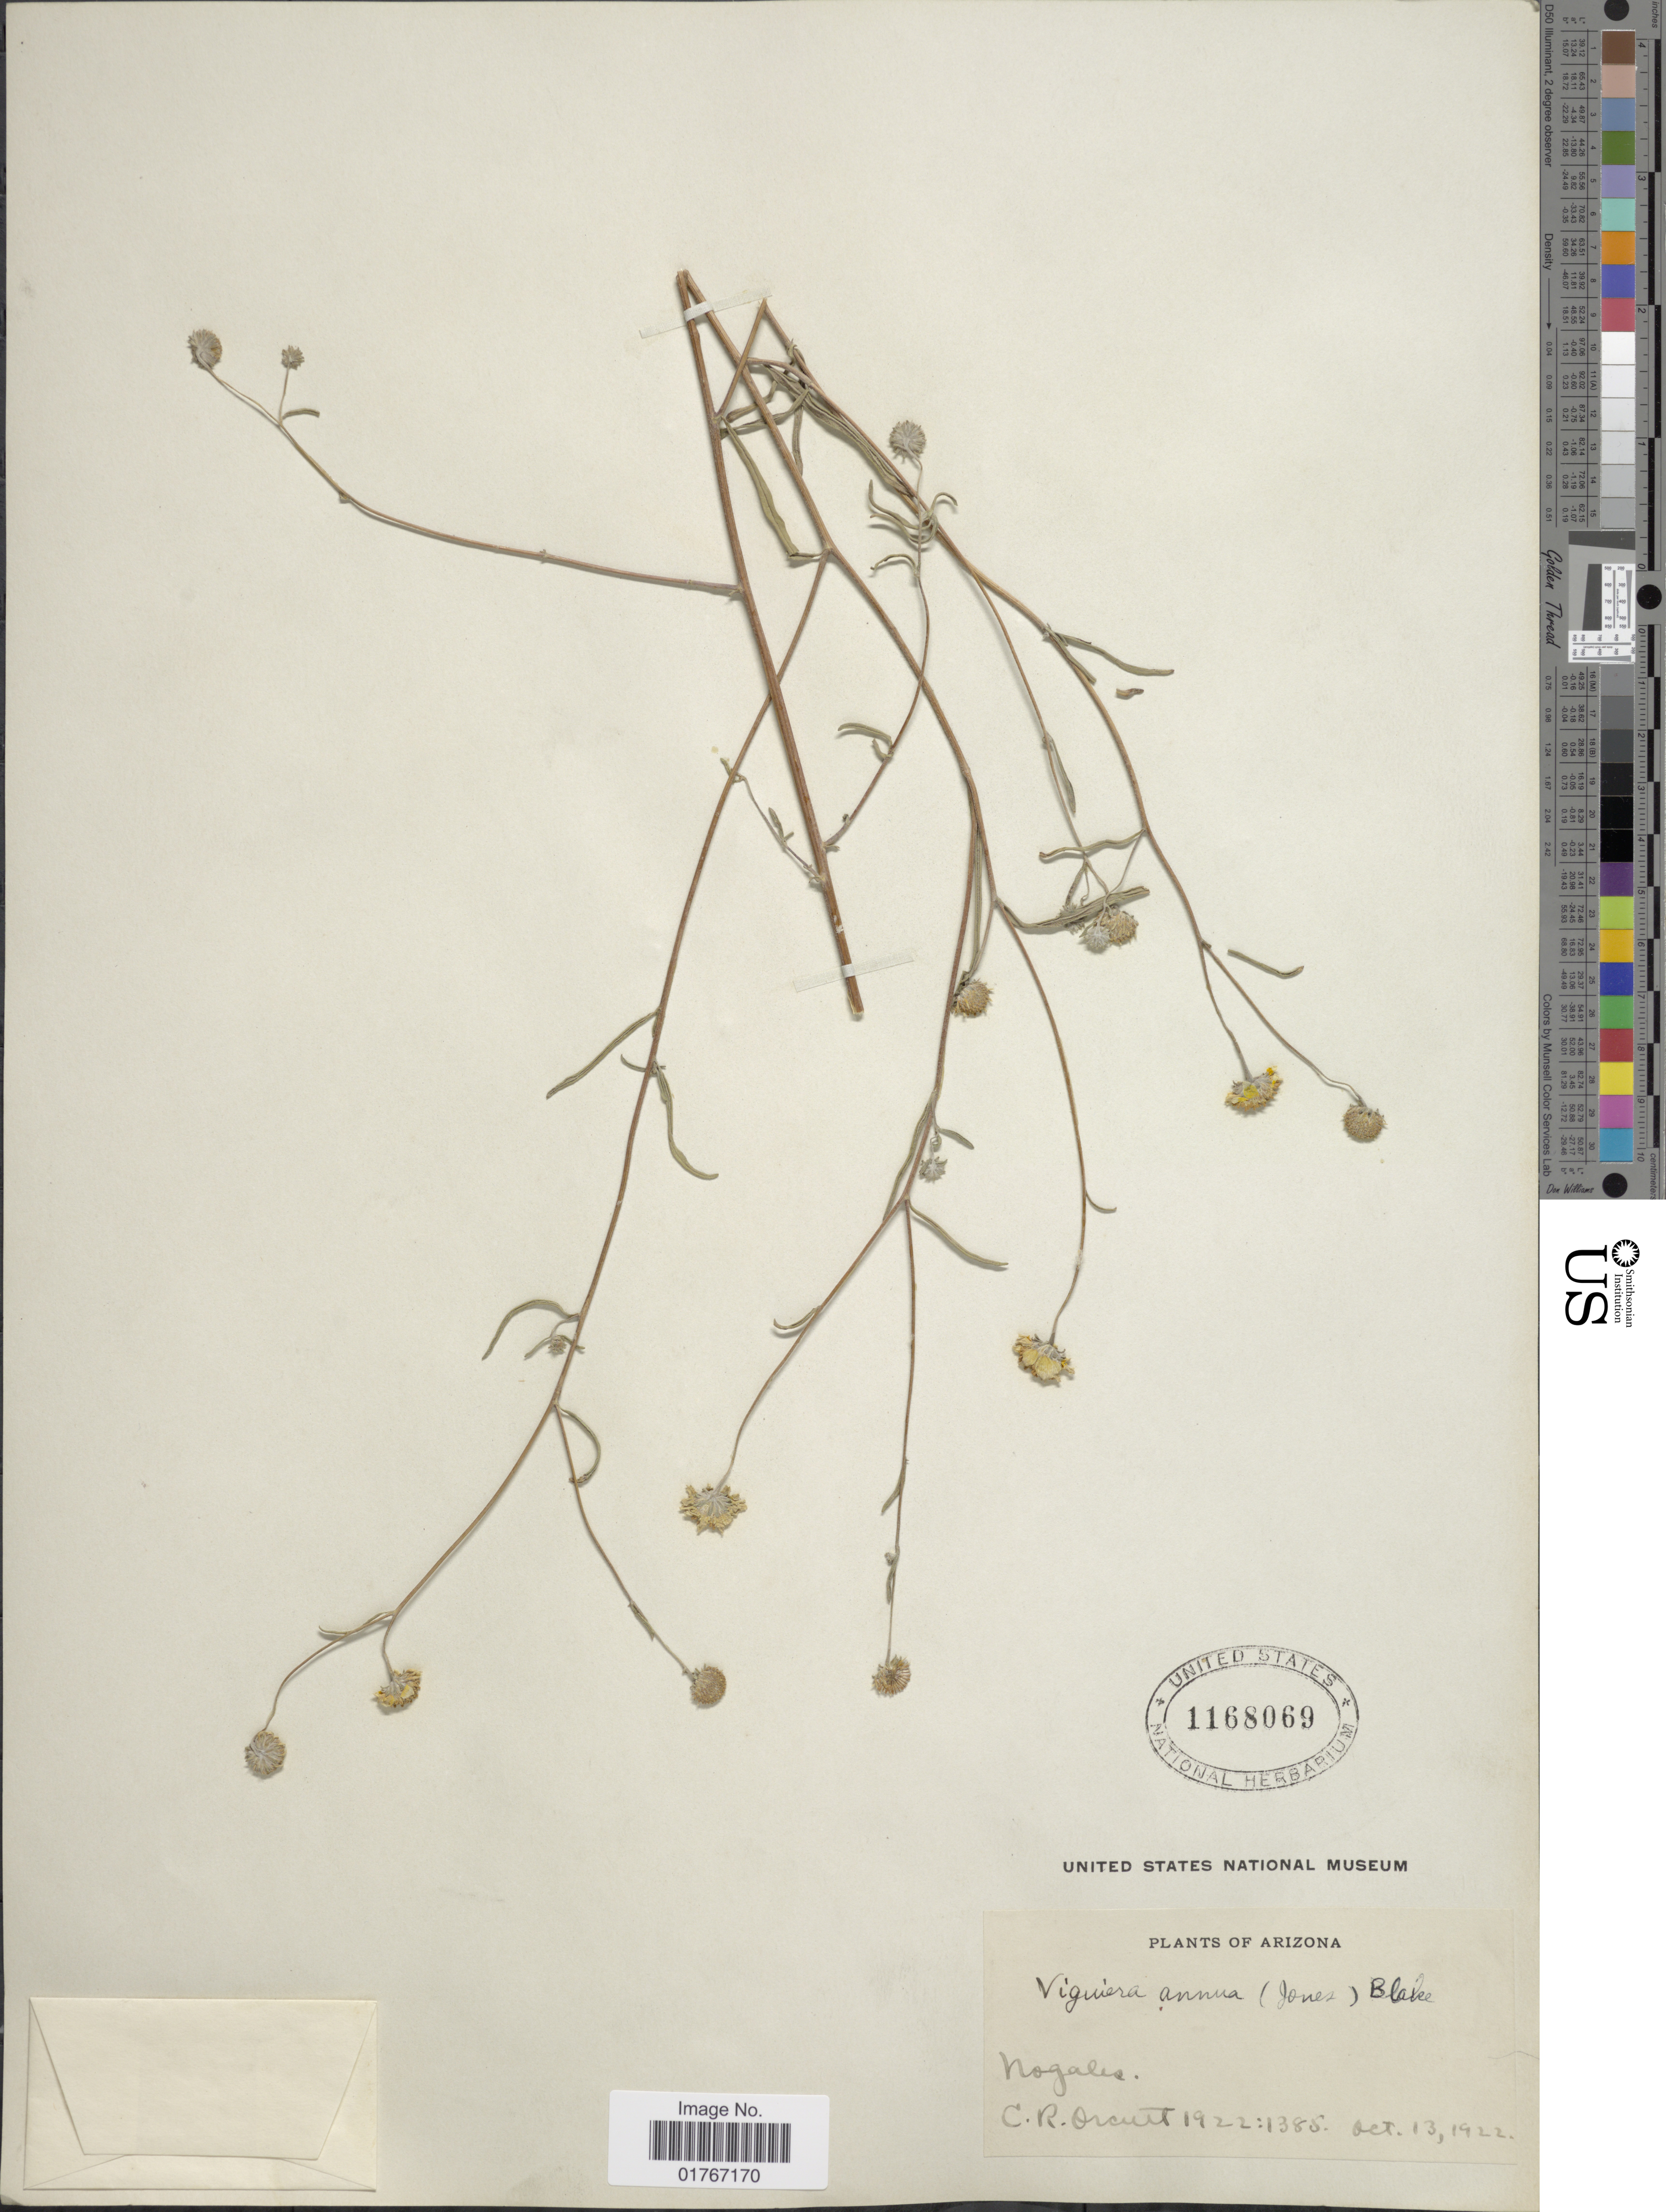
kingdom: Plantae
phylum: Tracheophyta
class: Magnoliopsida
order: Asterales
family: Asteraceae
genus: Heliomeris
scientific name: Heliomeris annua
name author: (M.E. Jones) Cockerell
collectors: C. R. Orcutt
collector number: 1922/1385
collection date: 1922-10-13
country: United States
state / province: Arizona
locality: Nojales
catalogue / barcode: US 1168069